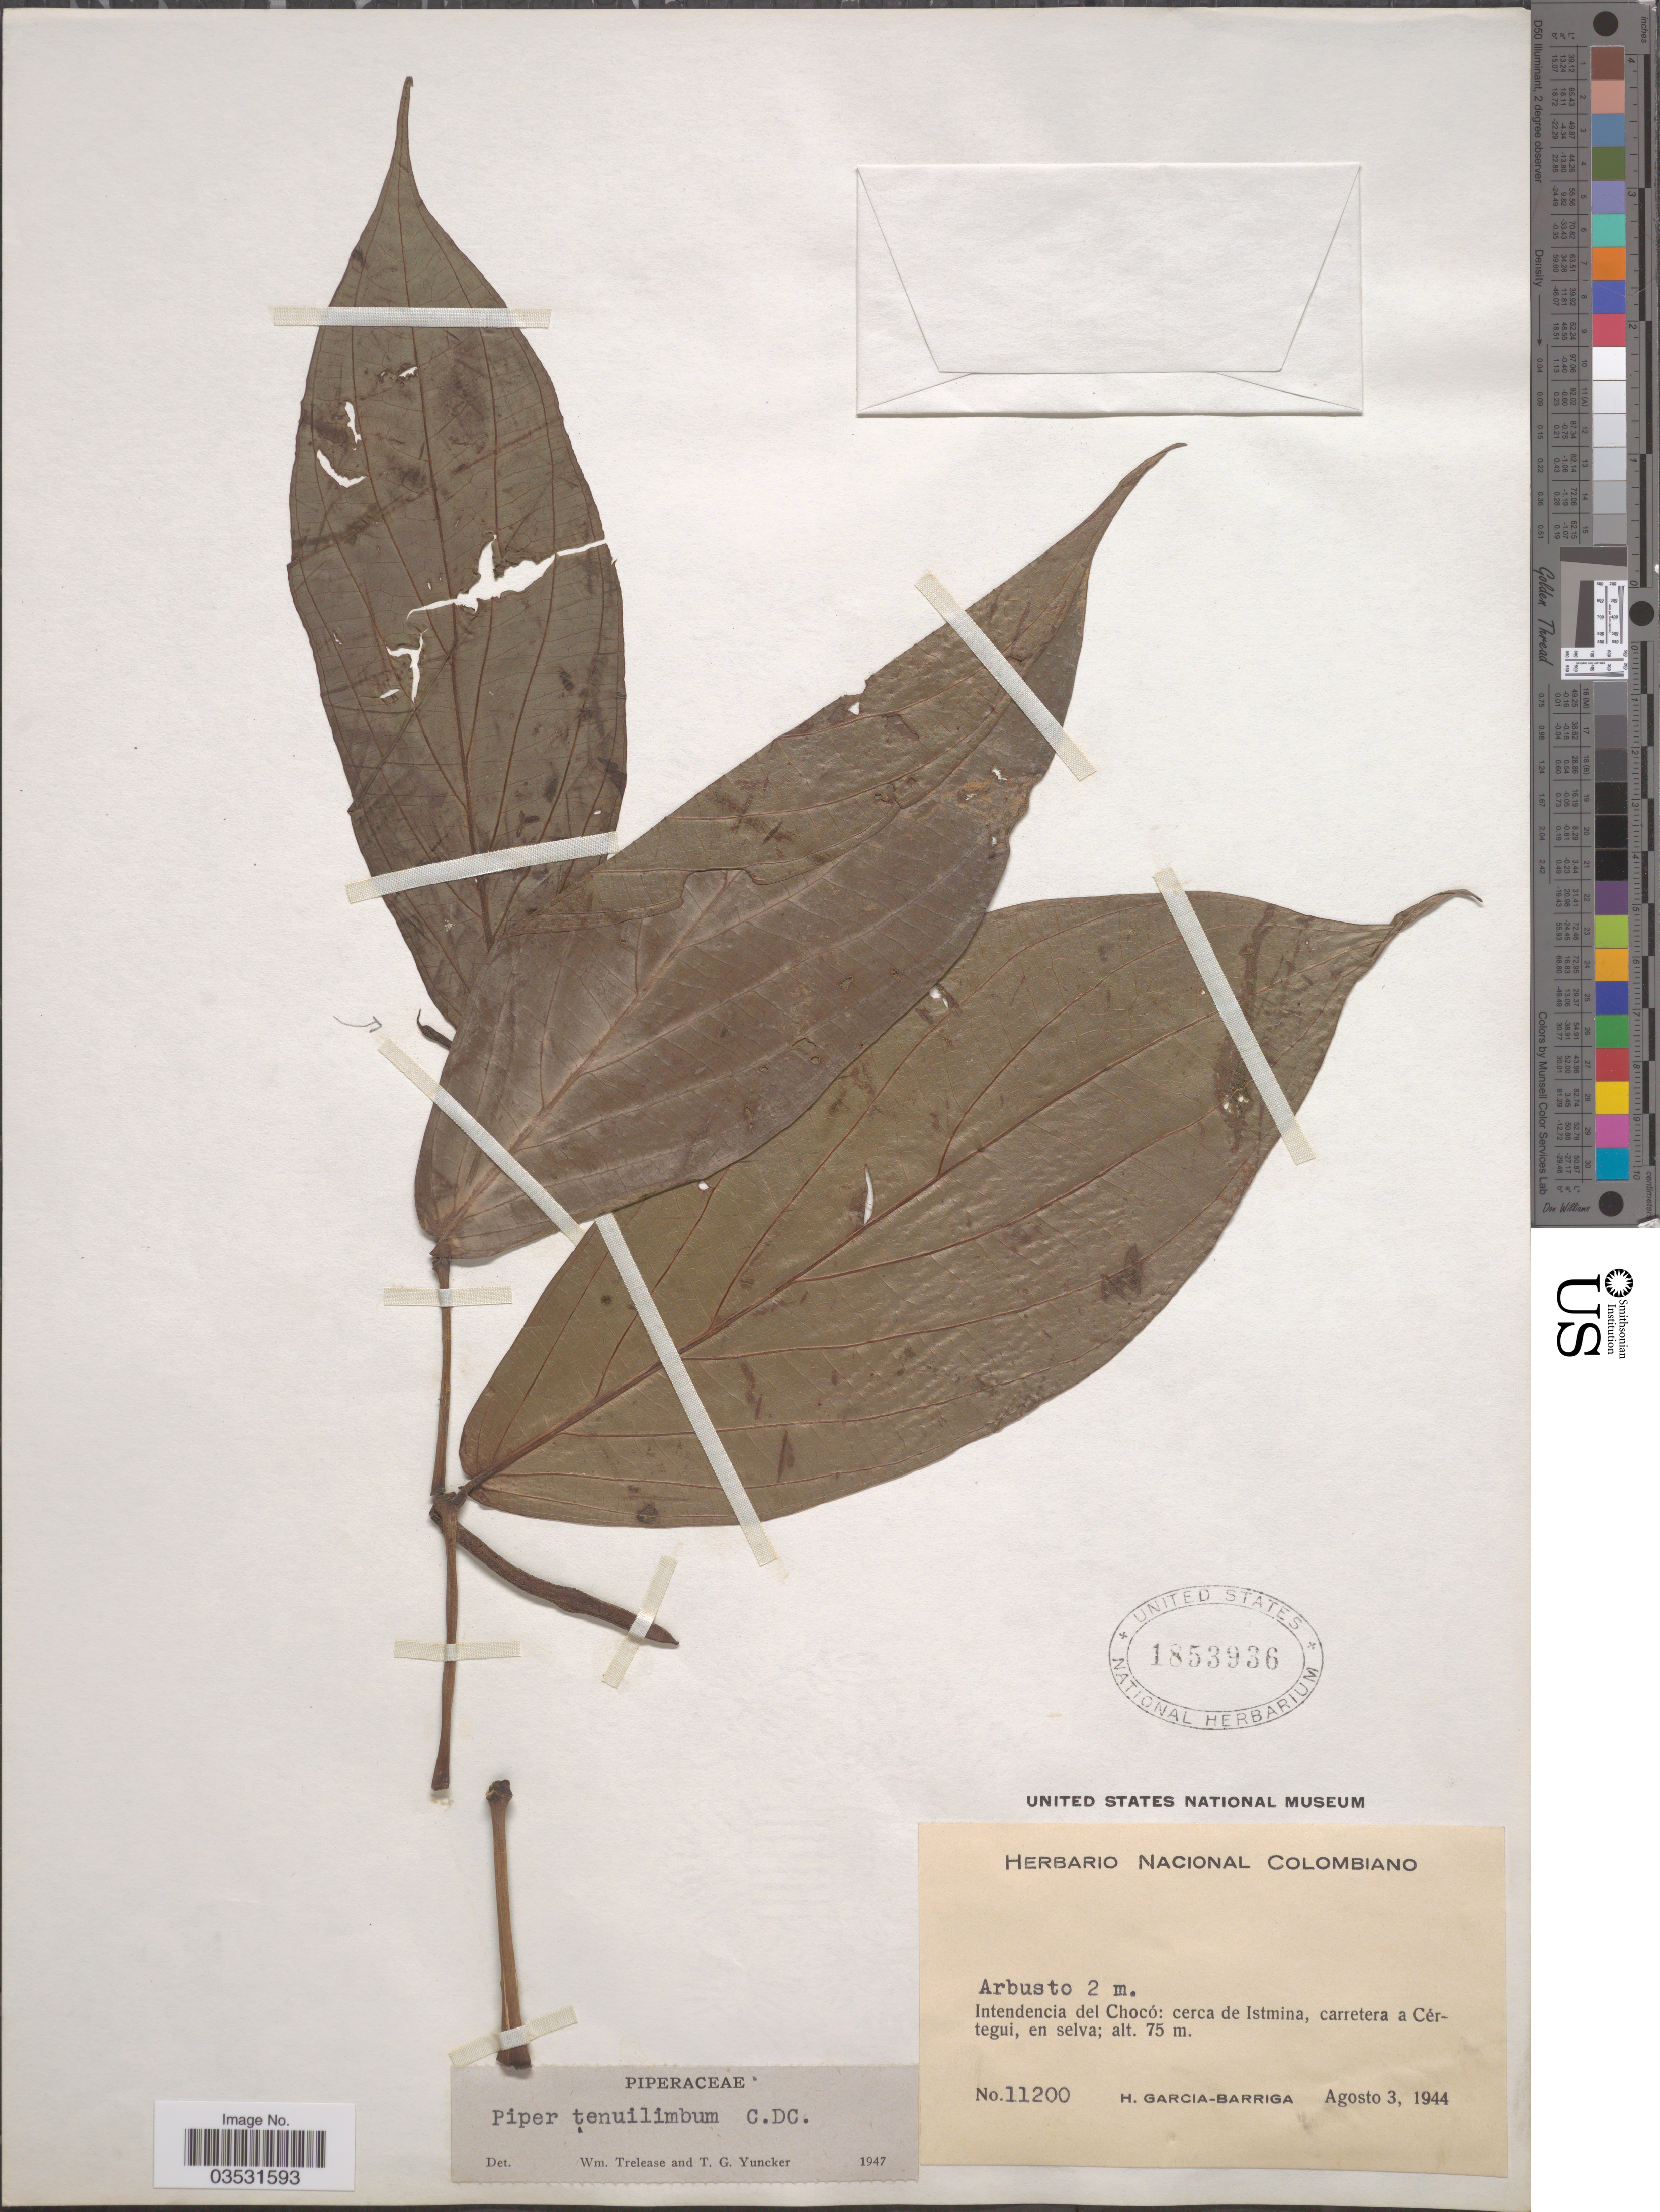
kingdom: Plantae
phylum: Tracheophyta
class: Magnoliopsida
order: Piperales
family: Piperaceae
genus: Piper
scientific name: Piper tenuilimbum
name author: C. DC.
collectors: H. García Barriga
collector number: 11200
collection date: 1944-08-03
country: Colombia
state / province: Chocó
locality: Intendencia del Chocó: cerca de Istmina, carretera a Cértegui, en selva.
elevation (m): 75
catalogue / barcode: US 1853936